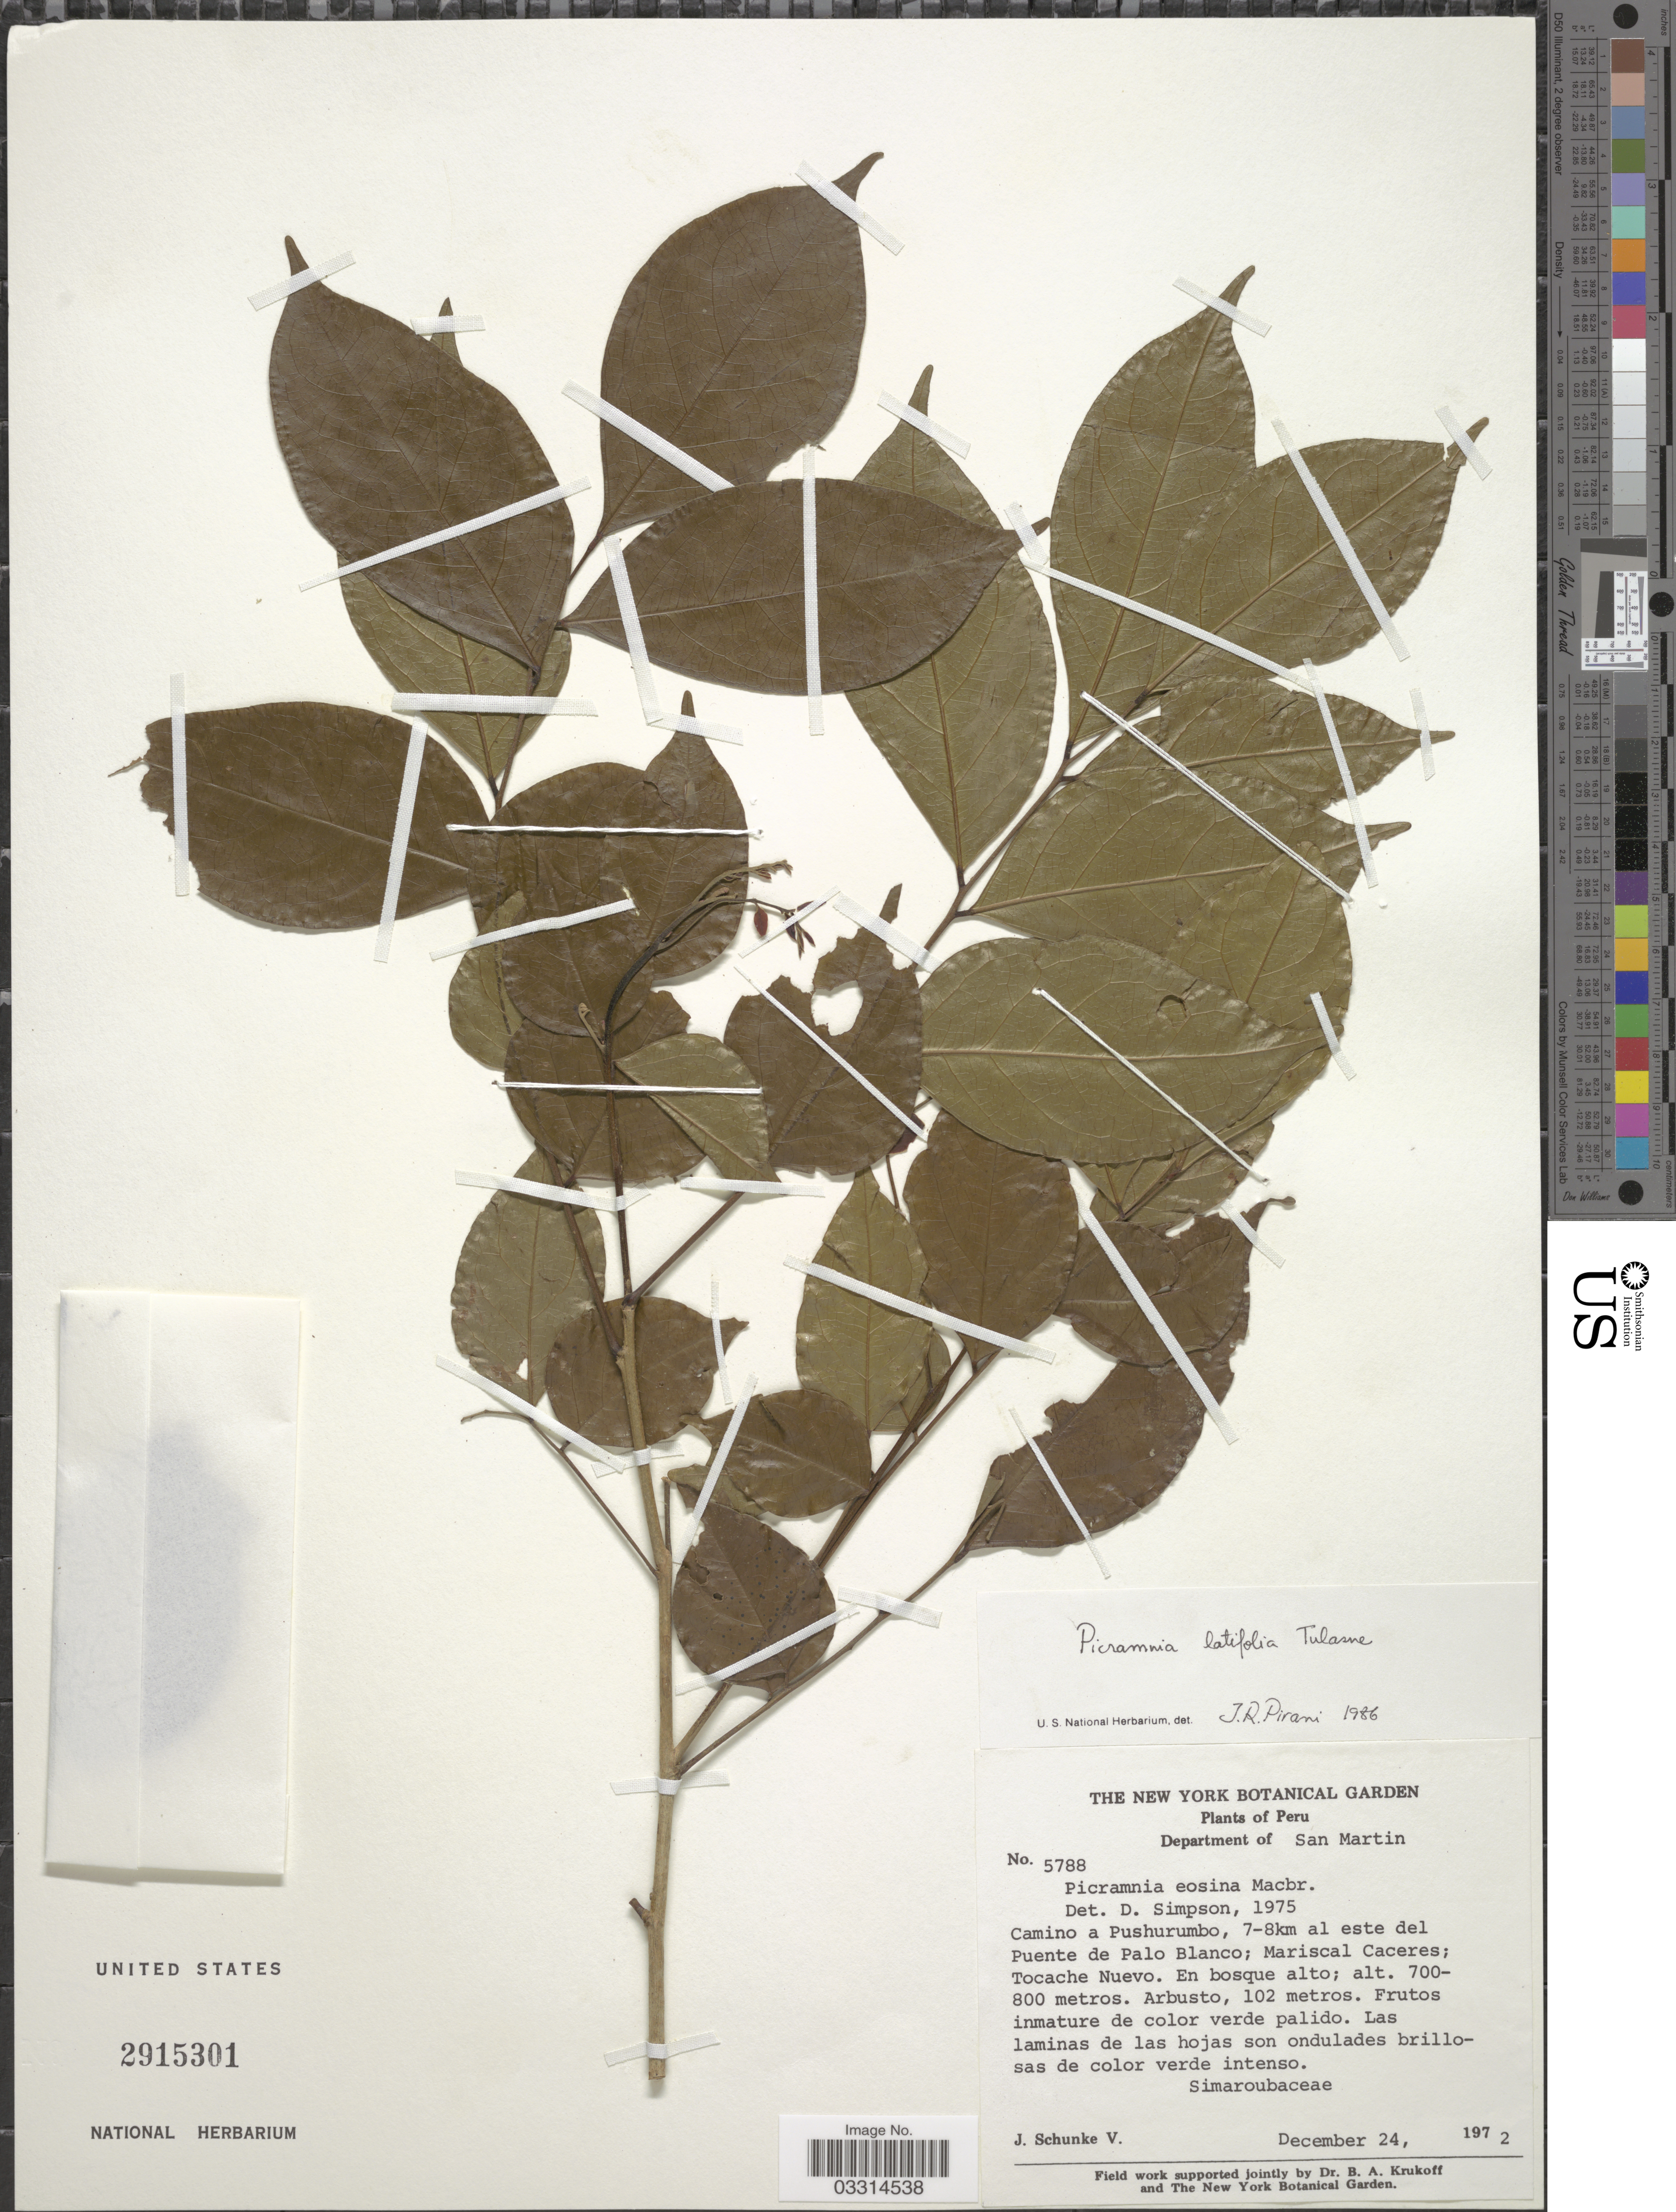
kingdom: Plantae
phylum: Tracheophyta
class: Magnoliopsida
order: Picramniales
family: Picramniaceae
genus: Picramnia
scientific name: Picramnia latifolia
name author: Tul.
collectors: J. Schunke Vigo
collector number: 5788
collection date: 1972-12-24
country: Peru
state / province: San Martín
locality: Department of San Martin. Camino a Pushurumbo, 7-8km al este del Puente de Palo Blanco; Mariscal Caceres; Tocache Nuevo.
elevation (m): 700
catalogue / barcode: US 2915301